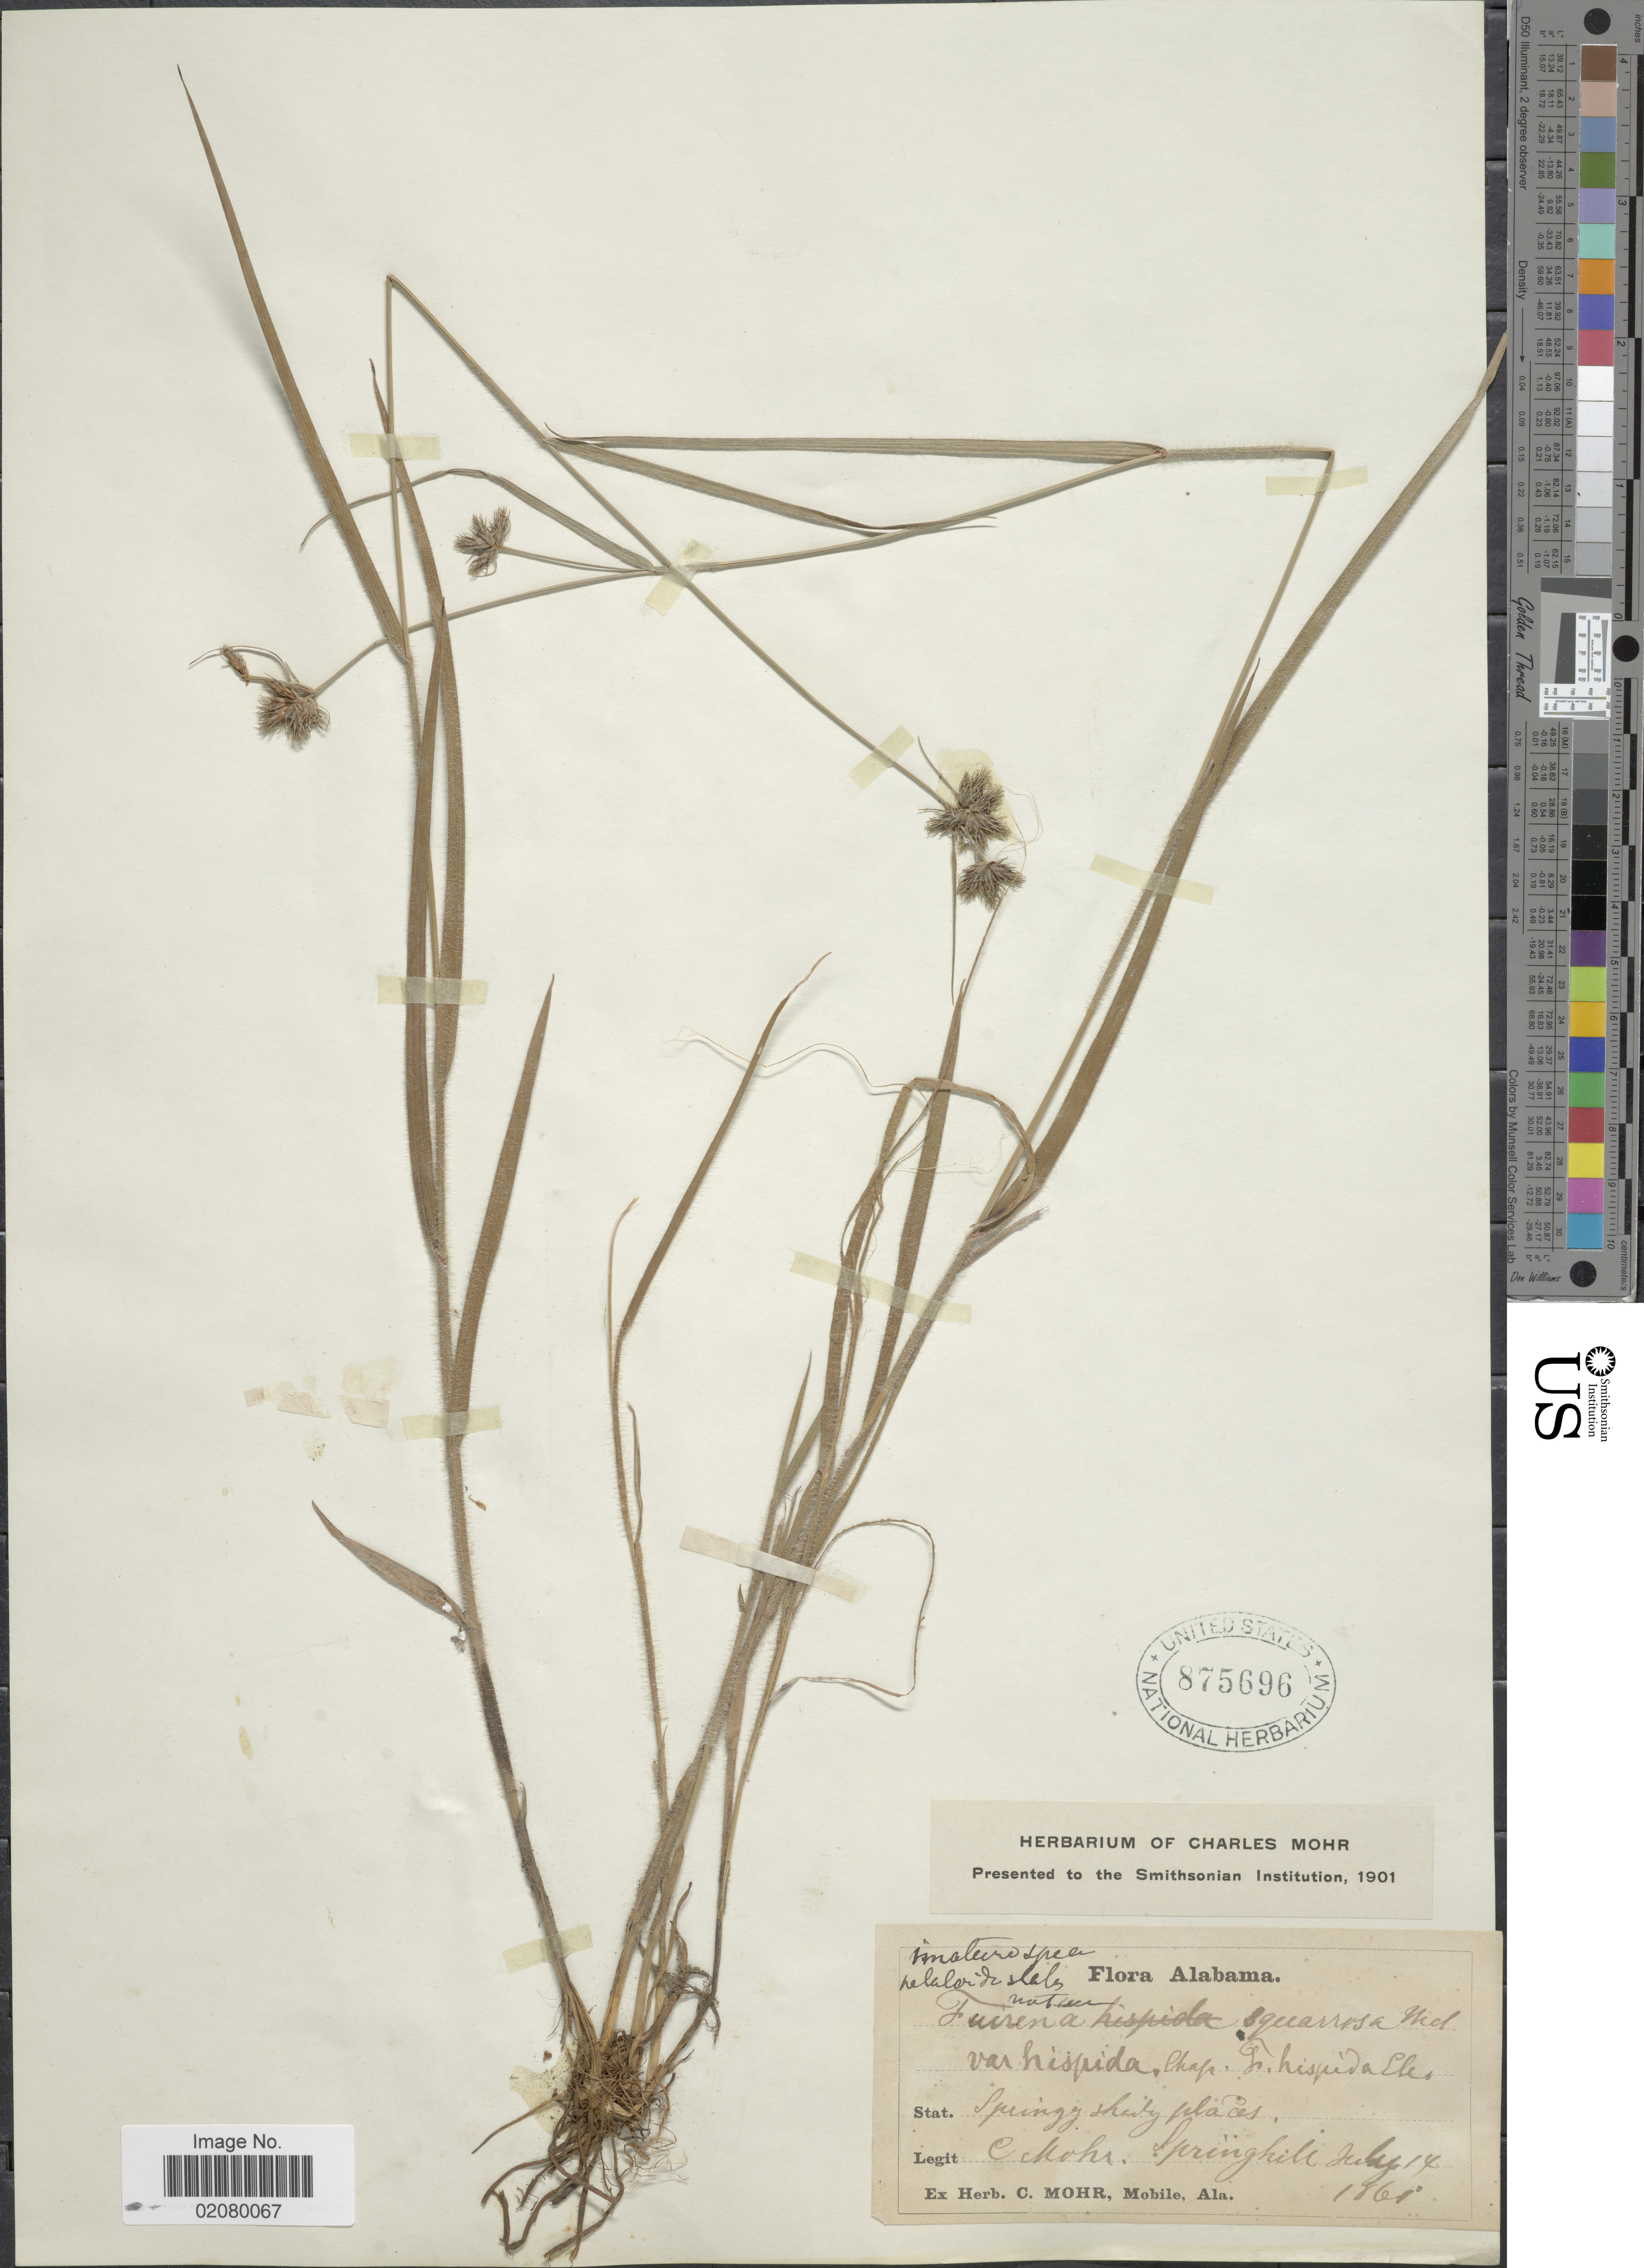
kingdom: Plantae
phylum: Tracheophyta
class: Liliopsida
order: Poales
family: Cyperaceae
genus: Fuirena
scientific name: Fuirena squarrosa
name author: Michx.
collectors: C. T. Mohr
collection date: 1861-07-14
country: United States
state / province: Alabama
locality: Springhill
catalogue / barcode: US 875696